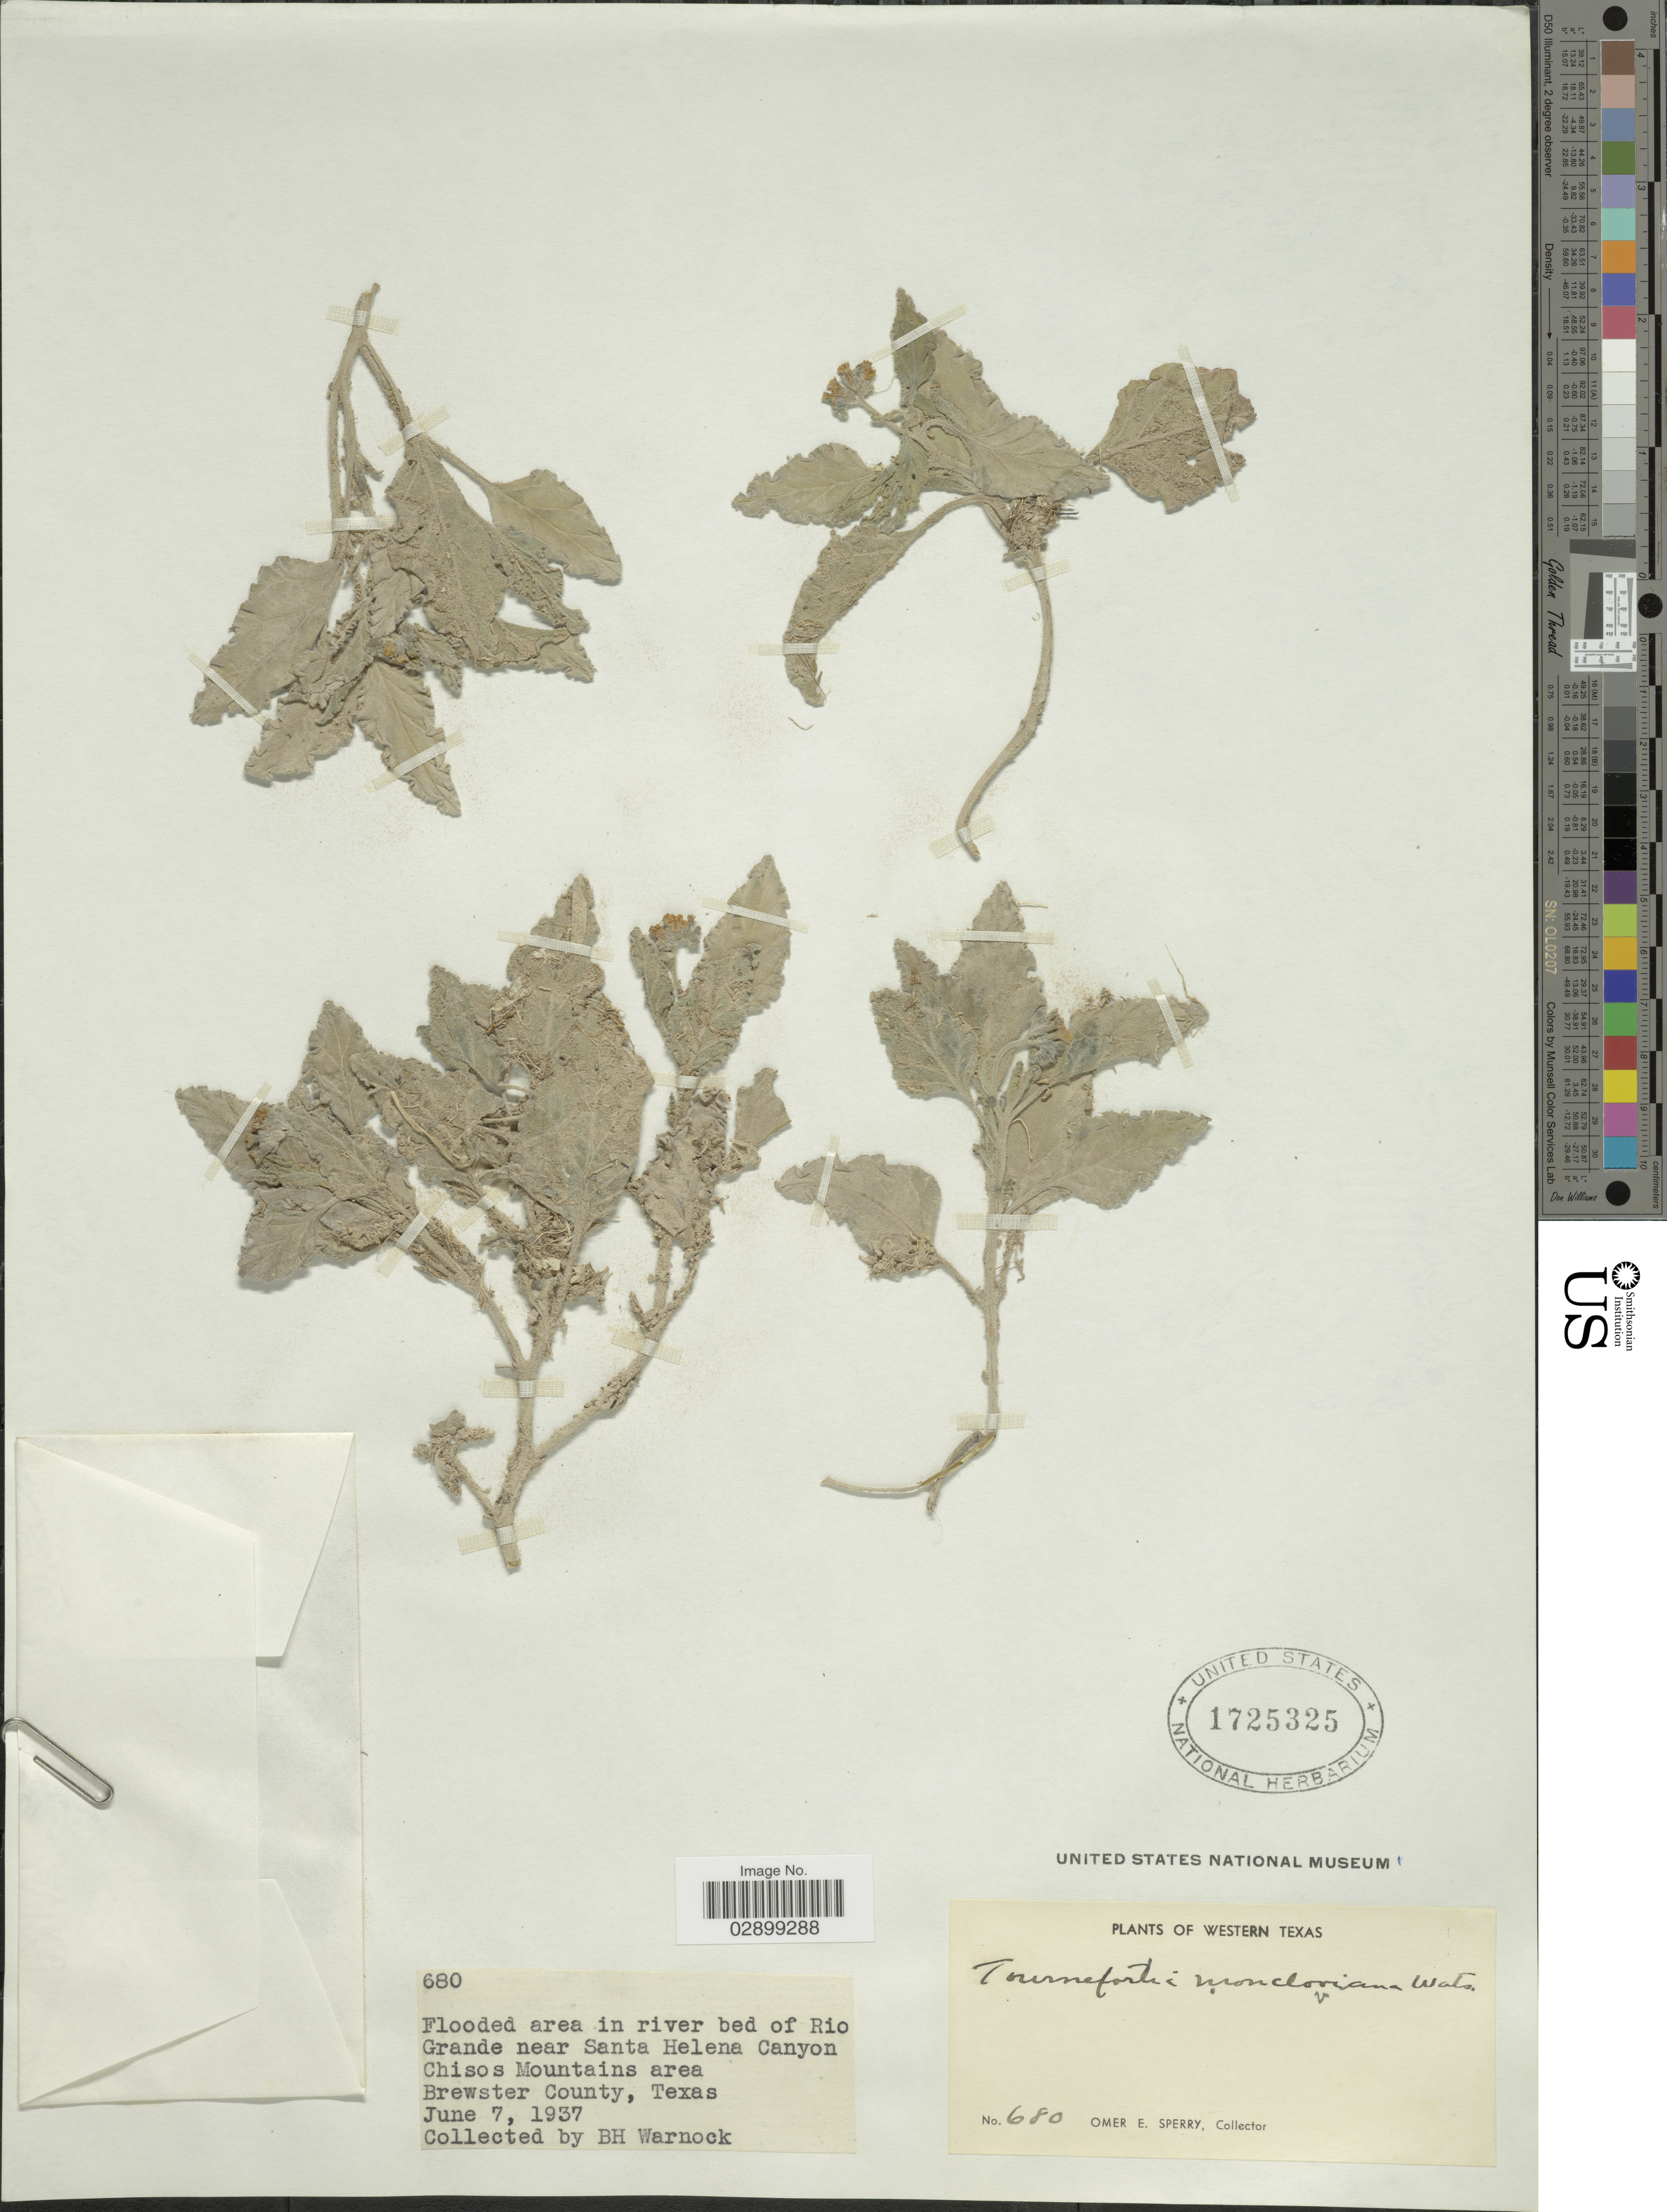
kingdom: Plantae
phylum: Tracheophyta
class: Magnoliopsida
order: Boraginales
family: Heliotropiaceae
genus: Heliotropium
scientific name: Heliotropium molle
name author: (Torr.) I.M. Johnst.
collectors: B. H. Warnock & O. E. Sperry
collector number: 680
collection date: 1937-06-07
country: United States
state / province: Texas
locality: Western Texas. Flooded area in river bed of Rio Grande near Santa Helena Canyon Chisos Mountains area. Brewster County.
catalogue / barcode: US 1725325